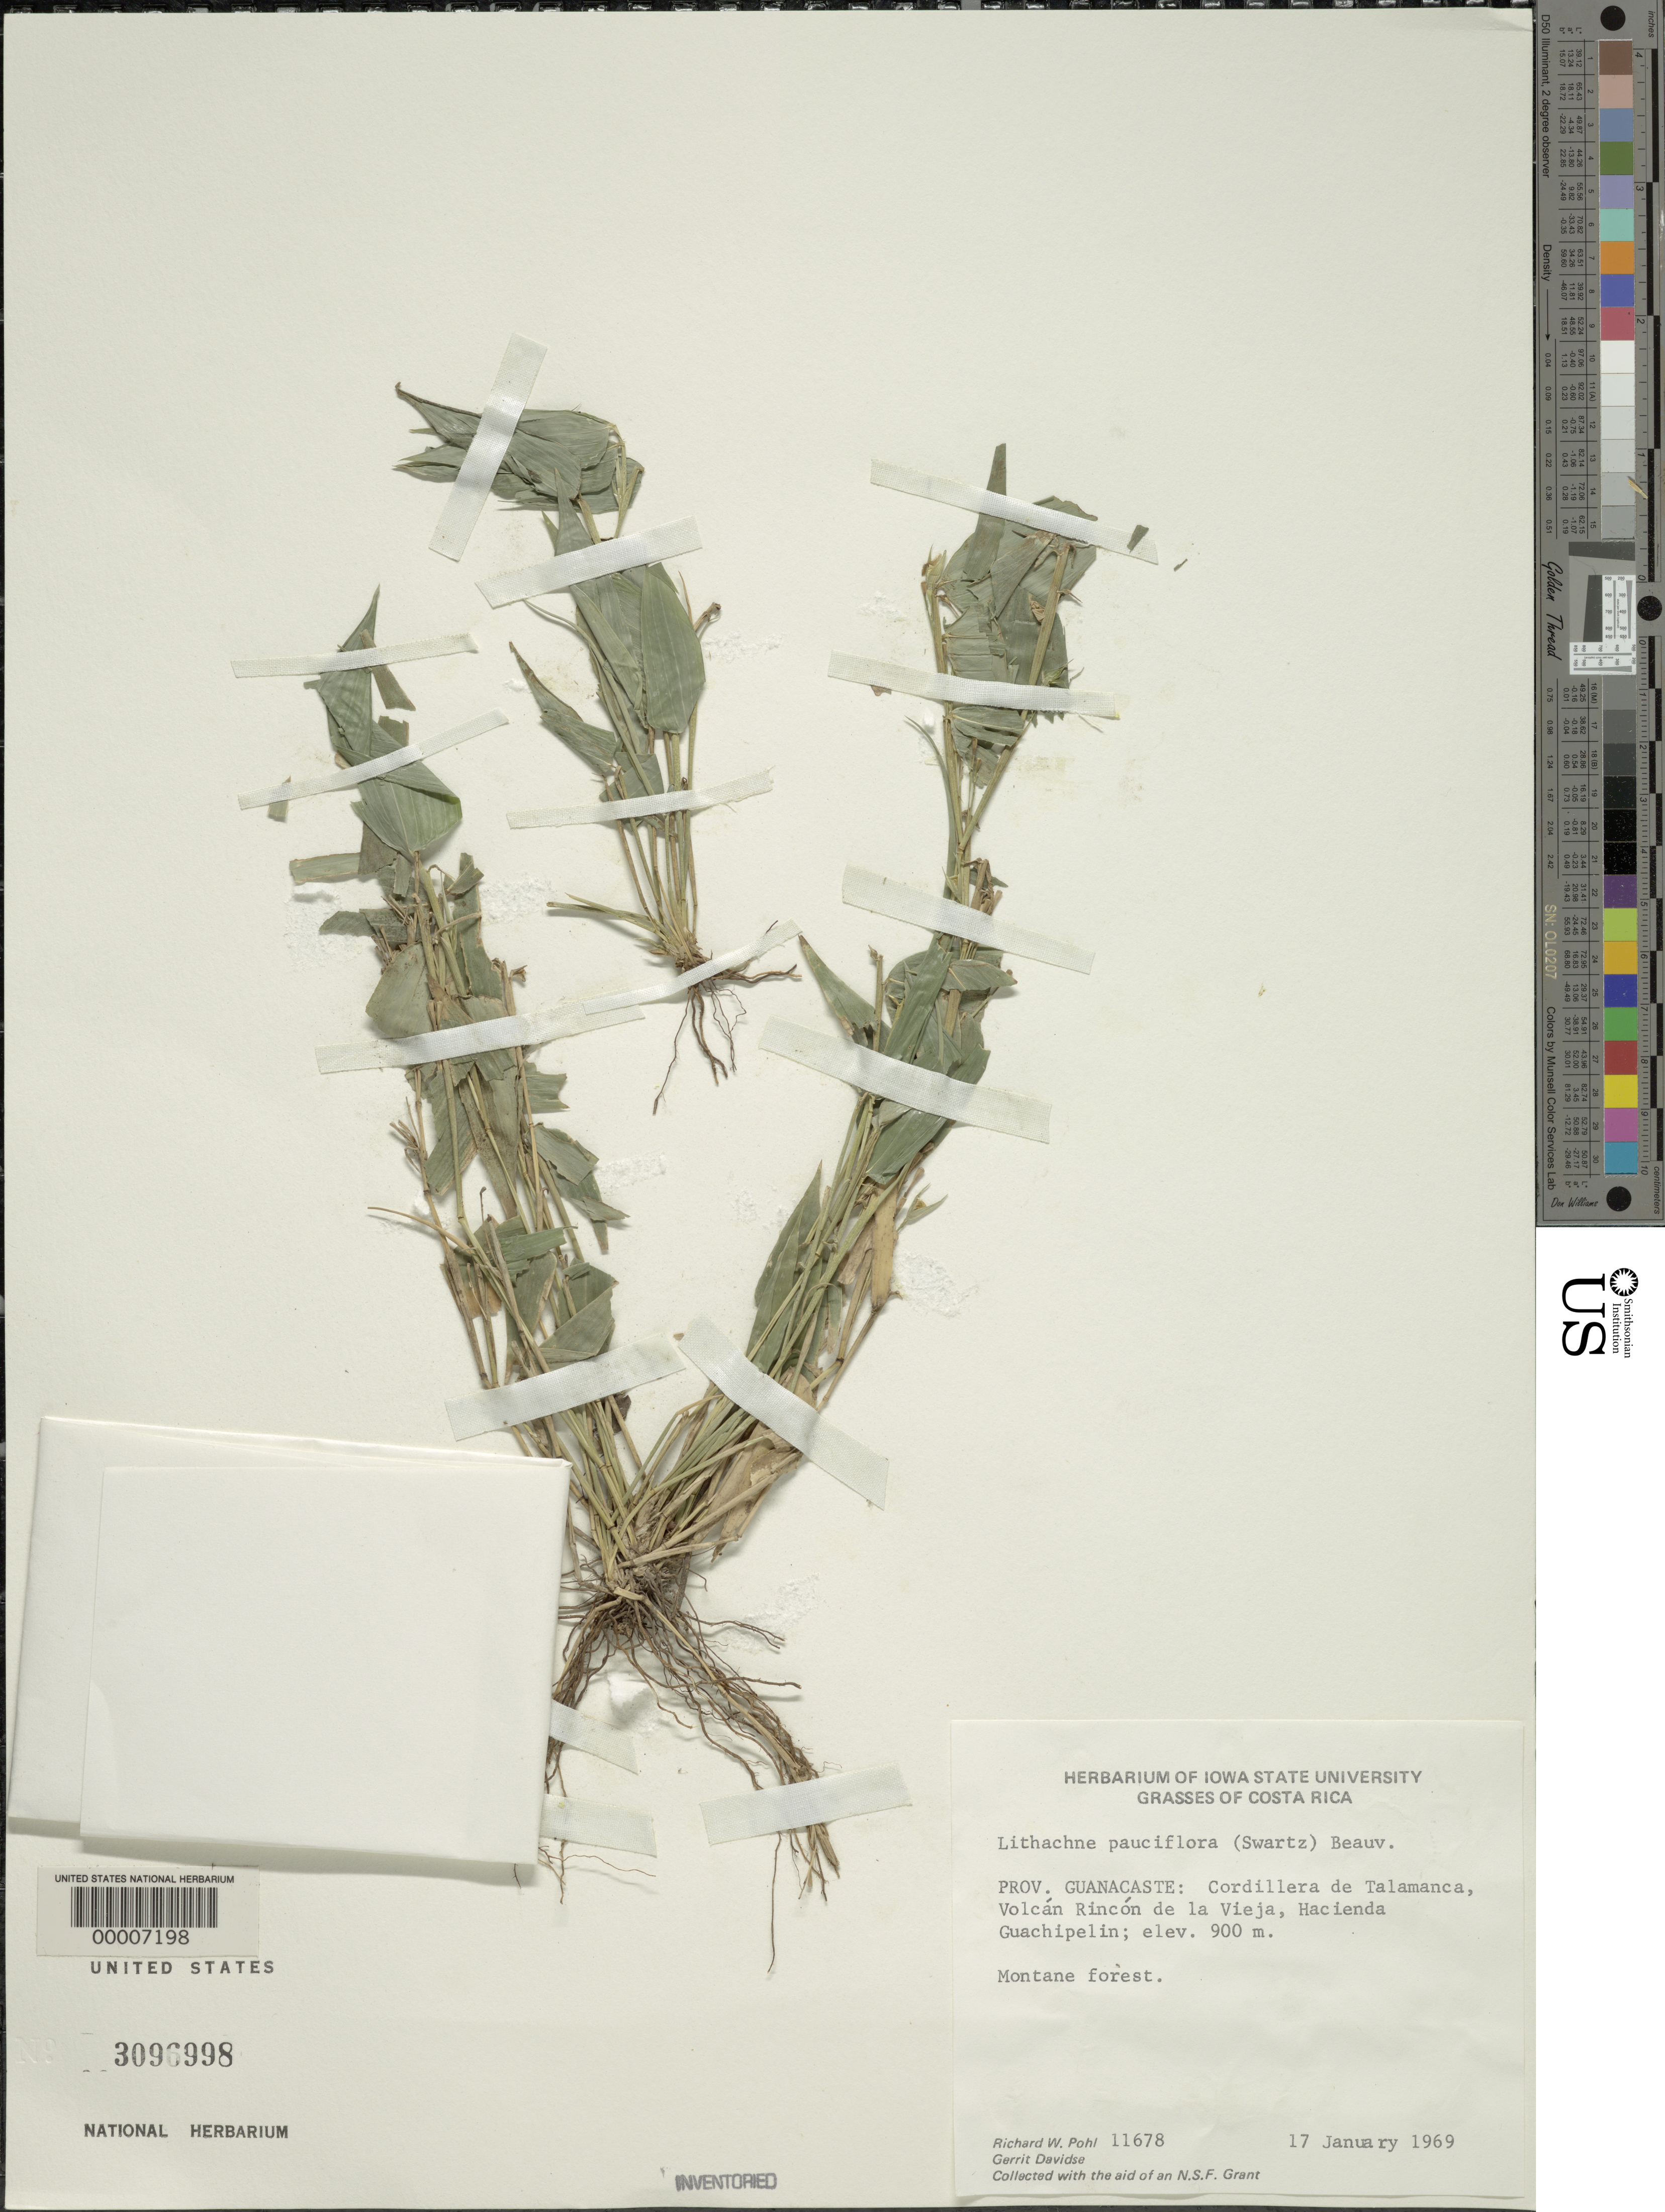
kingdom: Plantae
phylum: Tracheophyta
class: Liliopsida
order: Poales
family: Poaceae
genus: Lithachne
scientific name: Lithachne pauciflora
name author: (Sw.) P. Beauv.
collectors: R. W. Pohl & G. Davidse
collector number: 11678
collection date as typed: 17 Jan 1969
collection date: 1969-01-17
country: Costa Rica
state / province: Guanacaste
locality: Cordillera de Talamanca, Volcan Rincon Vieja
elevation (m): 900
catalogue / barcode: US 3096998